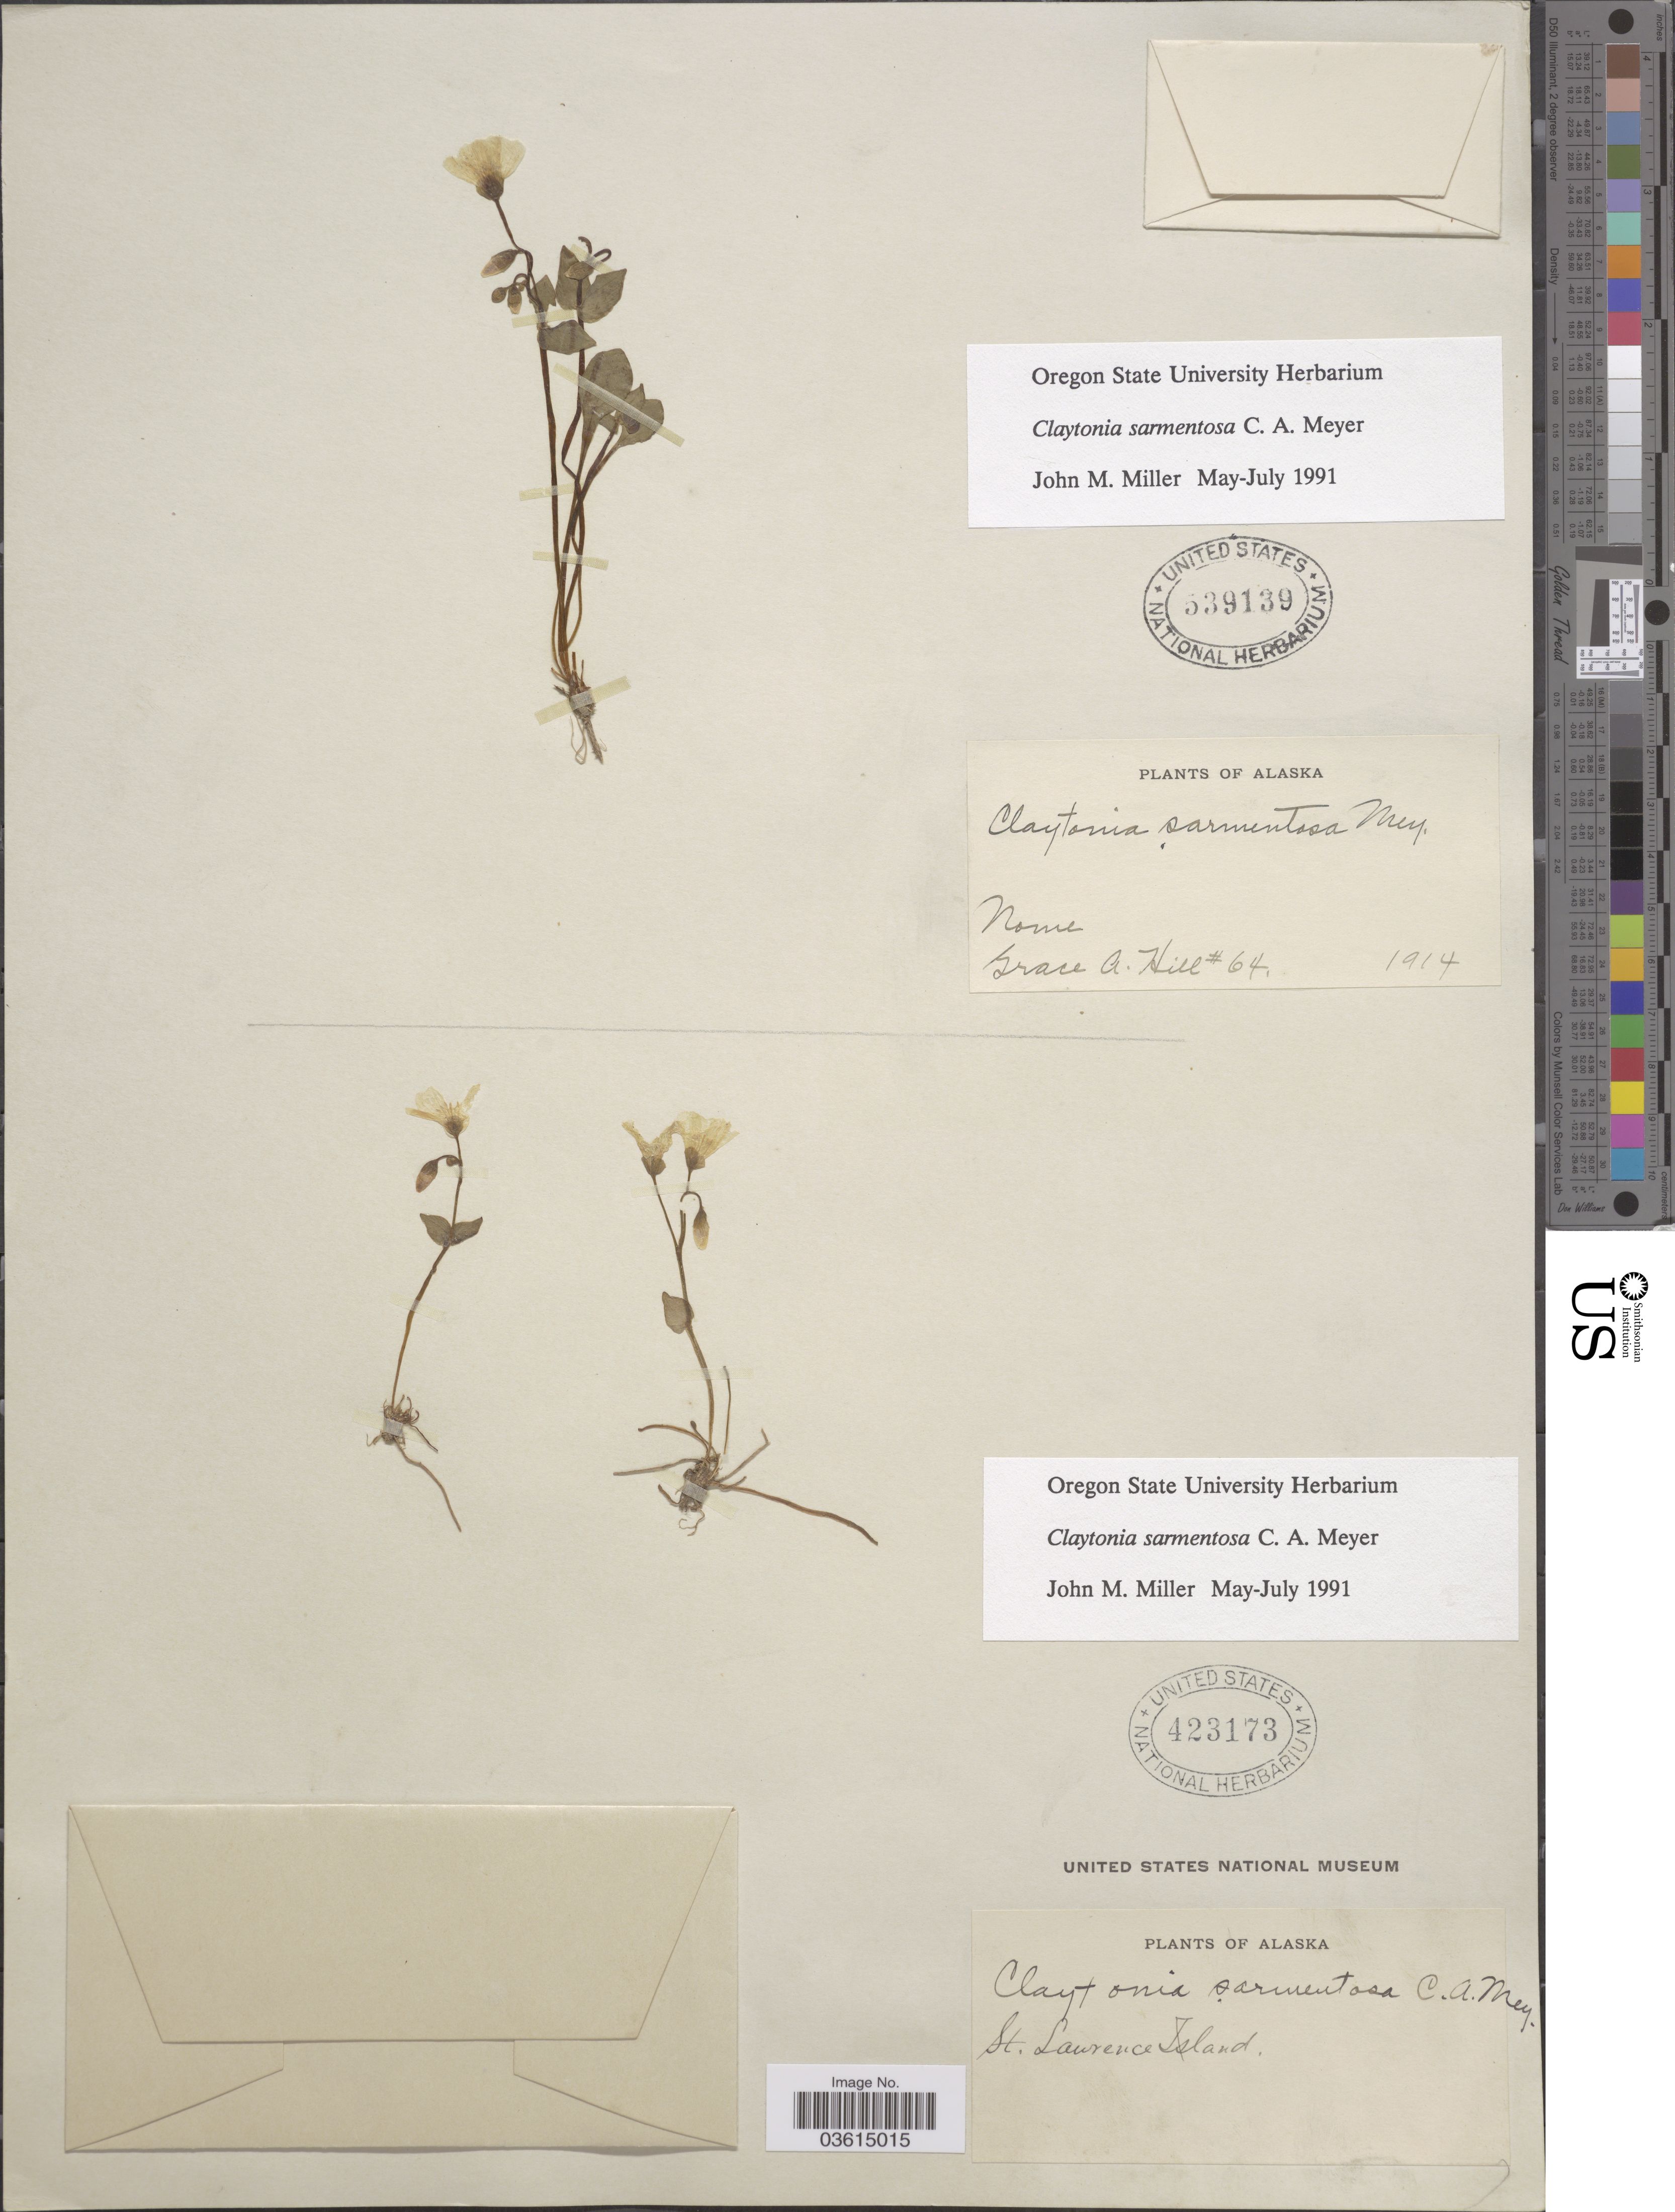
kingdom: Plantae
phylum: Tracheophyta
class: Magnoliopsida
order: Caryophyllales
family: Montiaceae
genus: Claytonia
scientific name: Claytonia sarmentosa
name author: C.A. Mey.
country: United States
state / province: Alaska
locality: St. Lawrence Island.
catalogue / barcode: US 423173-2